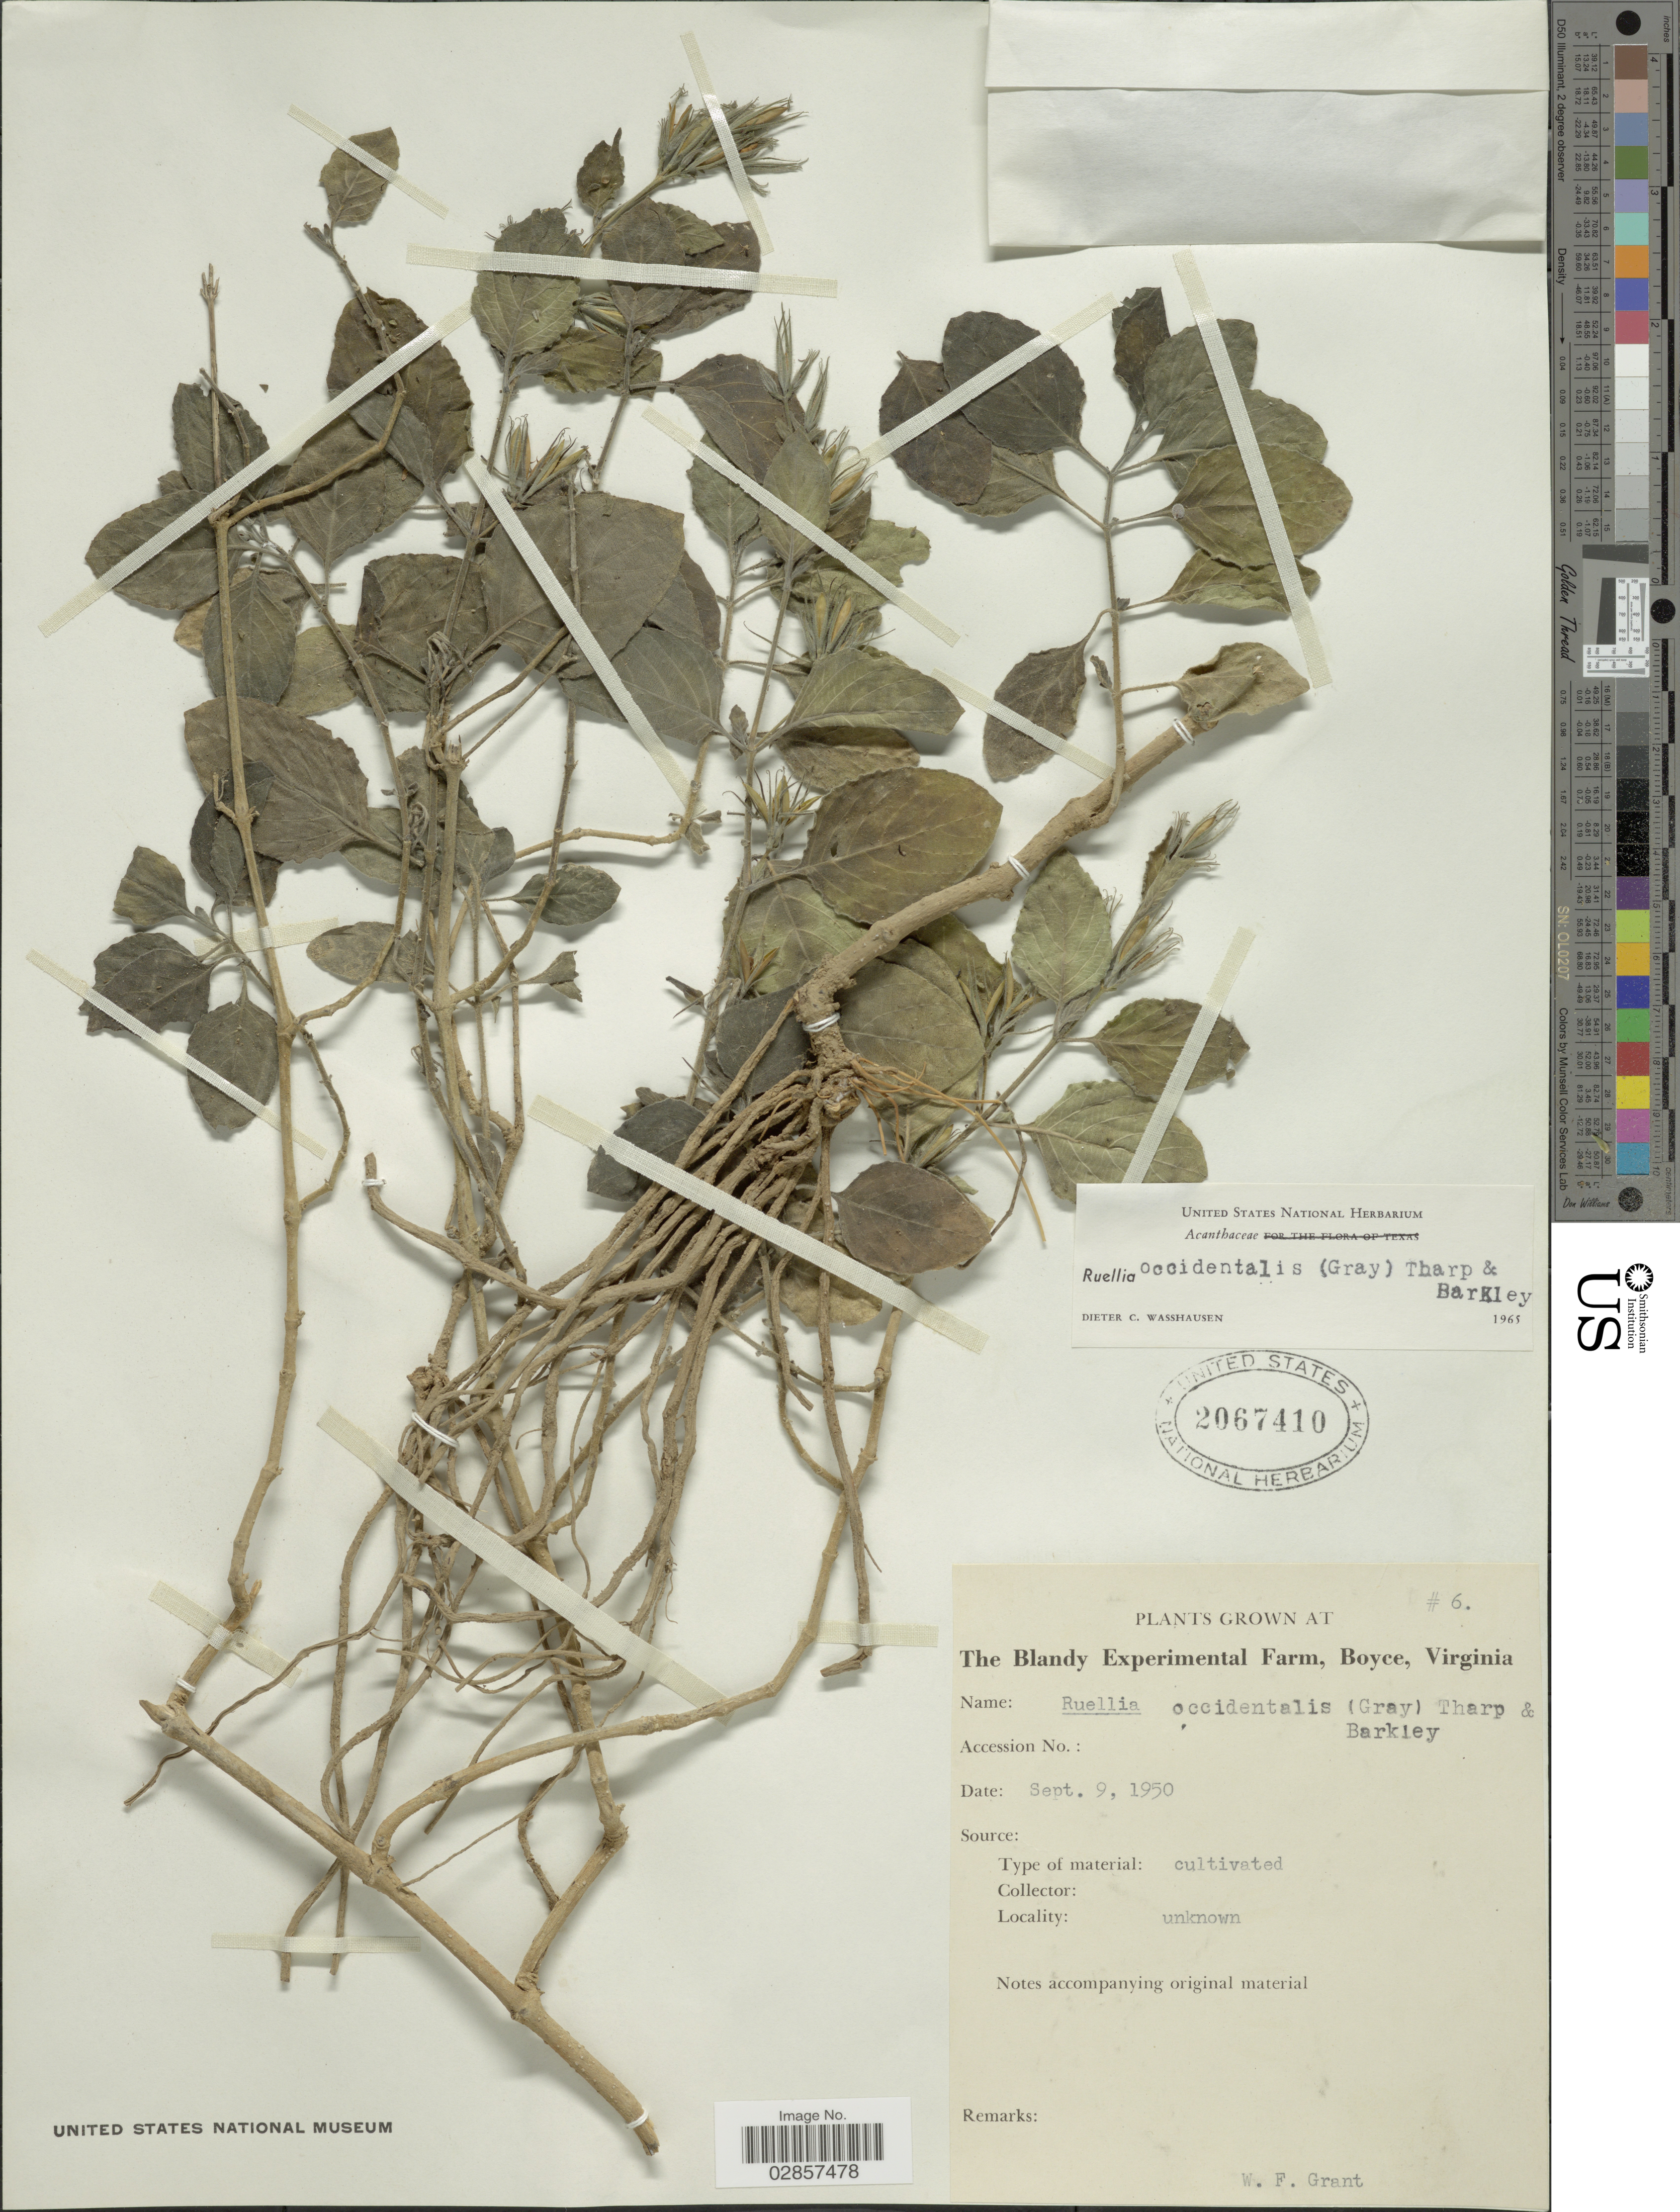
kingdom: Plantae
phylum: Tracheophyta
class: Magnoliopsida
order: Lamiales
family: Acanthaceae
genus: Ruellia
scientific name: Ruellia occidentalis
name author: (A. Gray) Tharp & F.A. Barkley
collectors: W. Grant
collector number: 6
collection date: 1950-09-09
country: United States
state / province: Virginia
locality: The Blandy Experimental Farm, Boyce, Virginia.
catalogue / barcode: US 2067410